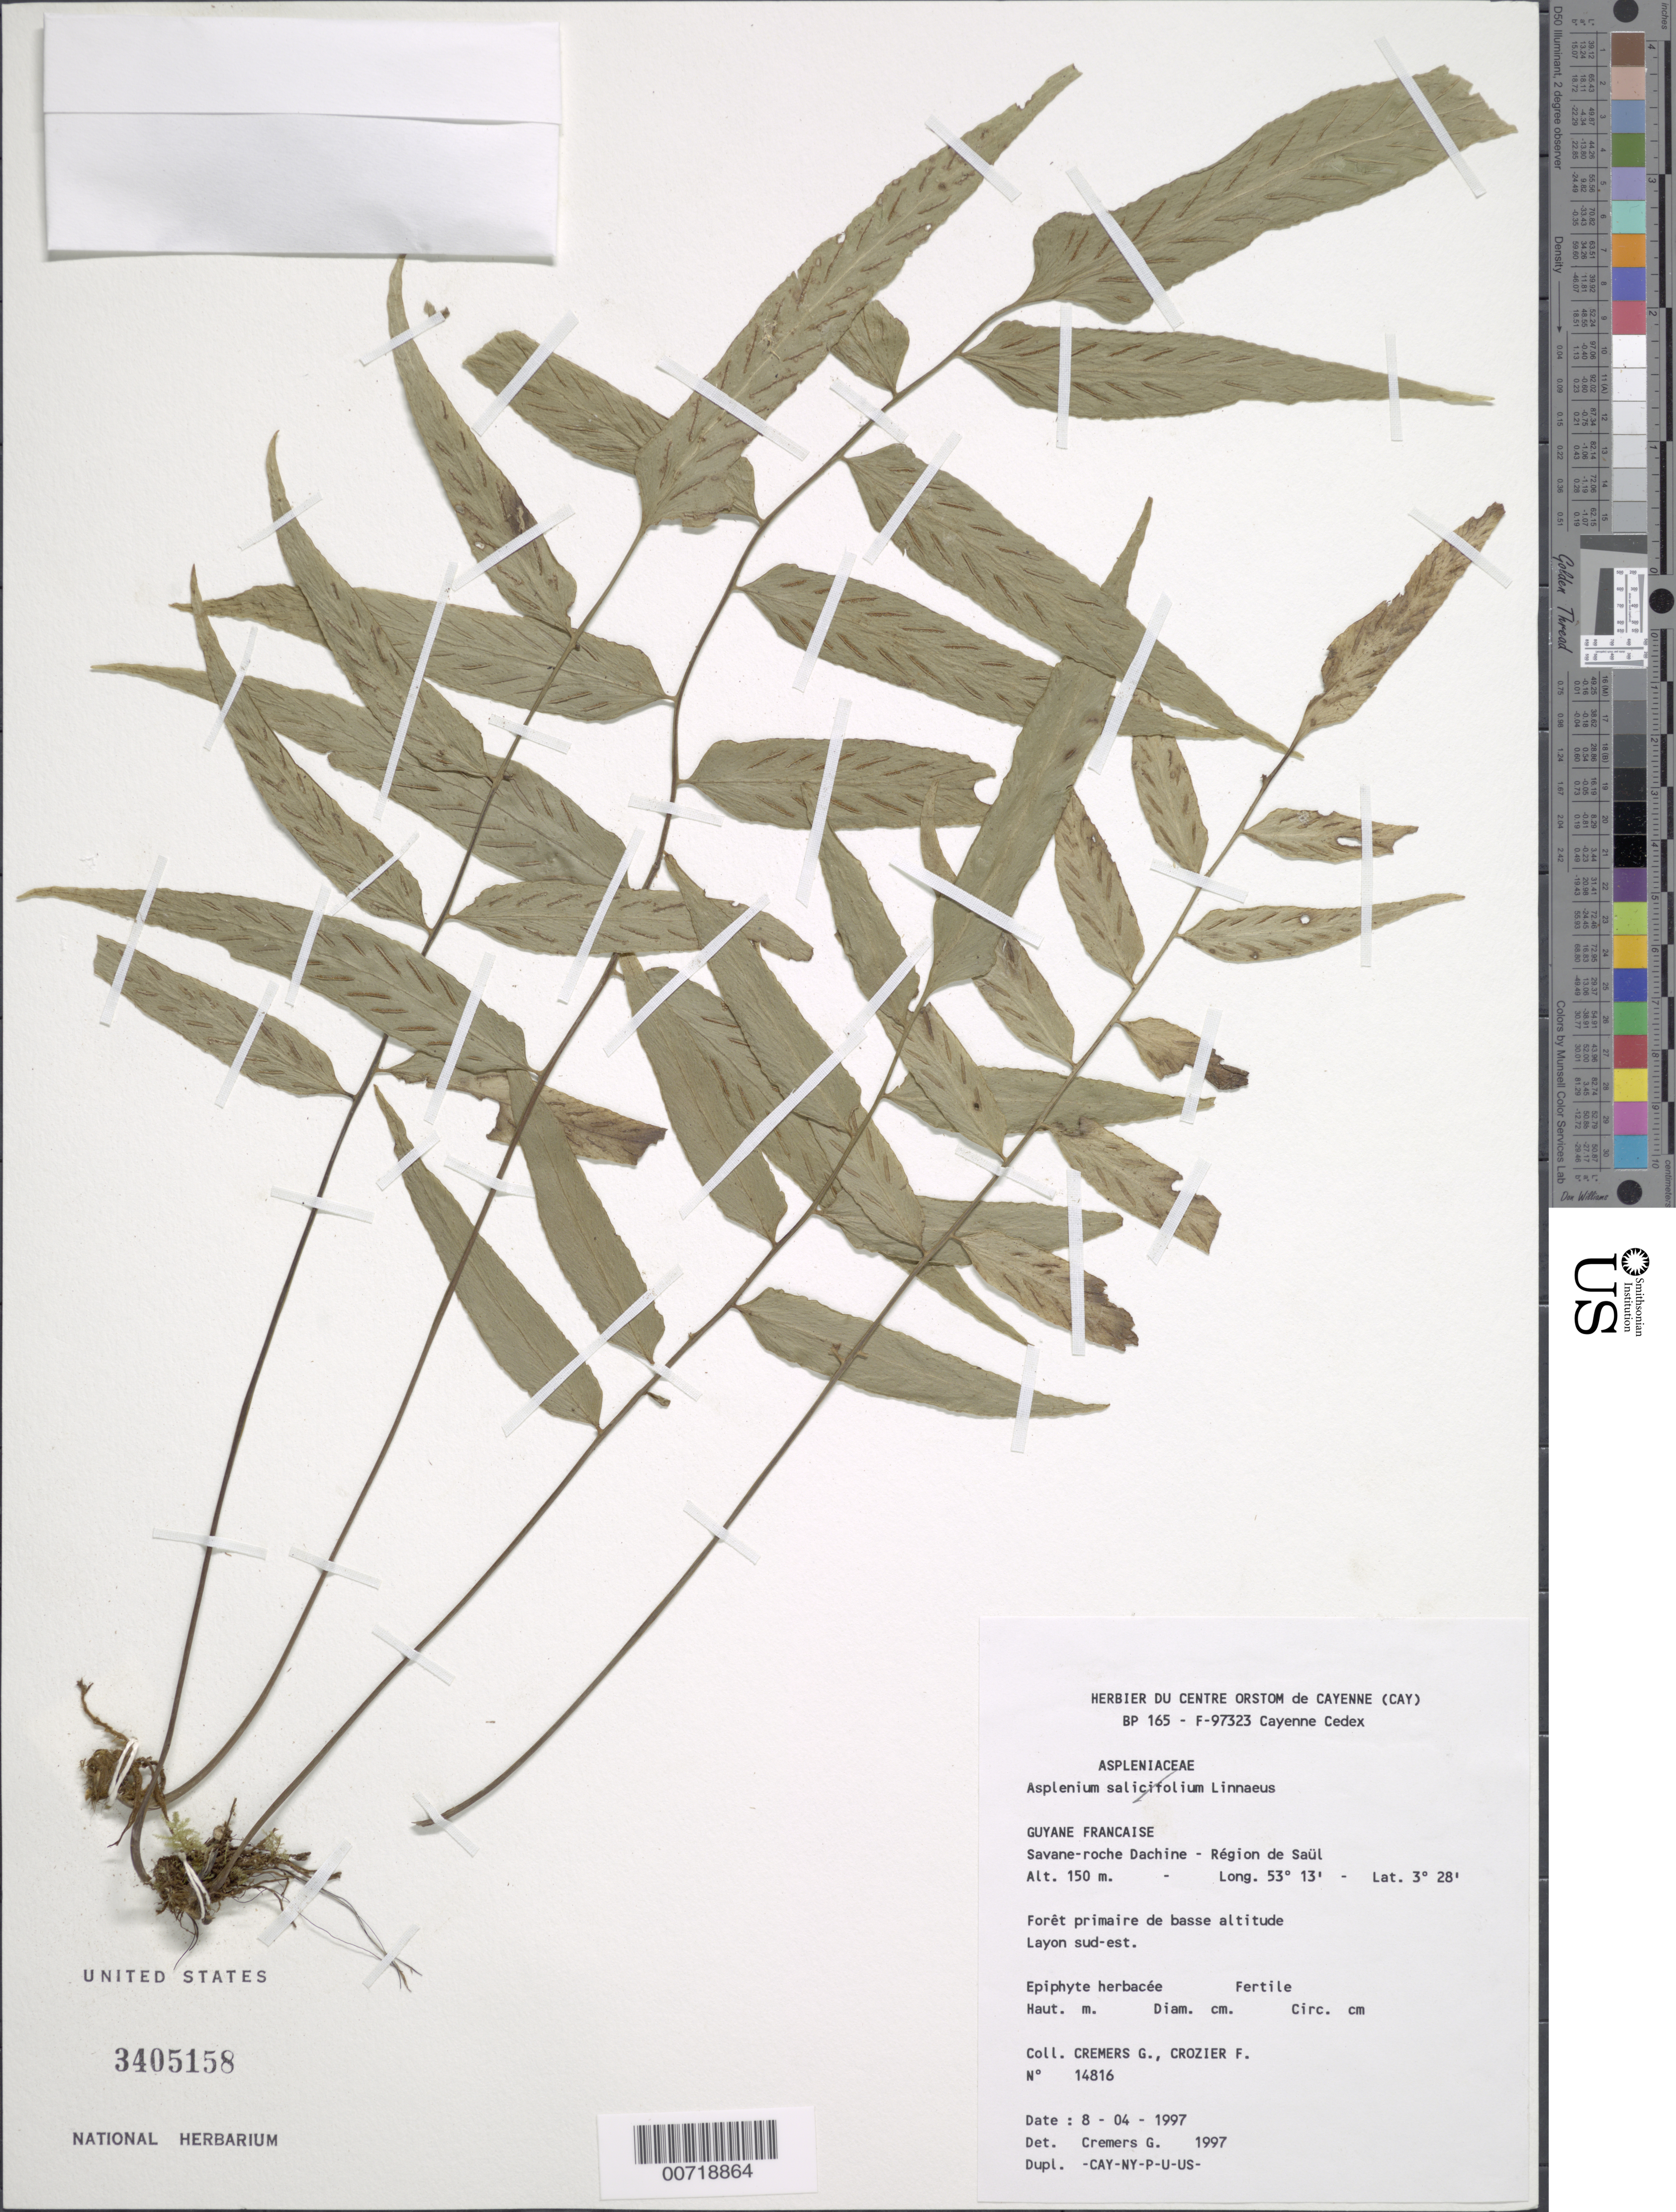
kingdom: Plantae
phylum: Tracheophyta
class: Polypodiopsida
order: Polypodiales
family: Aspleniaceae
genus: Asplenium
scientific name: Asplenium juglandifolium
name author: Lam.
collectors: G. Cremers & F. Crozier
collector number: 14816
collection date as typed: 8-Apr-97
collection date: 1997-04-08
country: French Guiana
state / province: Saint-Laurent-du-Maroni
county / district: Saül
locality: Saül, savane-roche Dachine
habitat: Forêt primaire de basse altitude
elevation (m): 150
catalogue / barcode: US 3405158